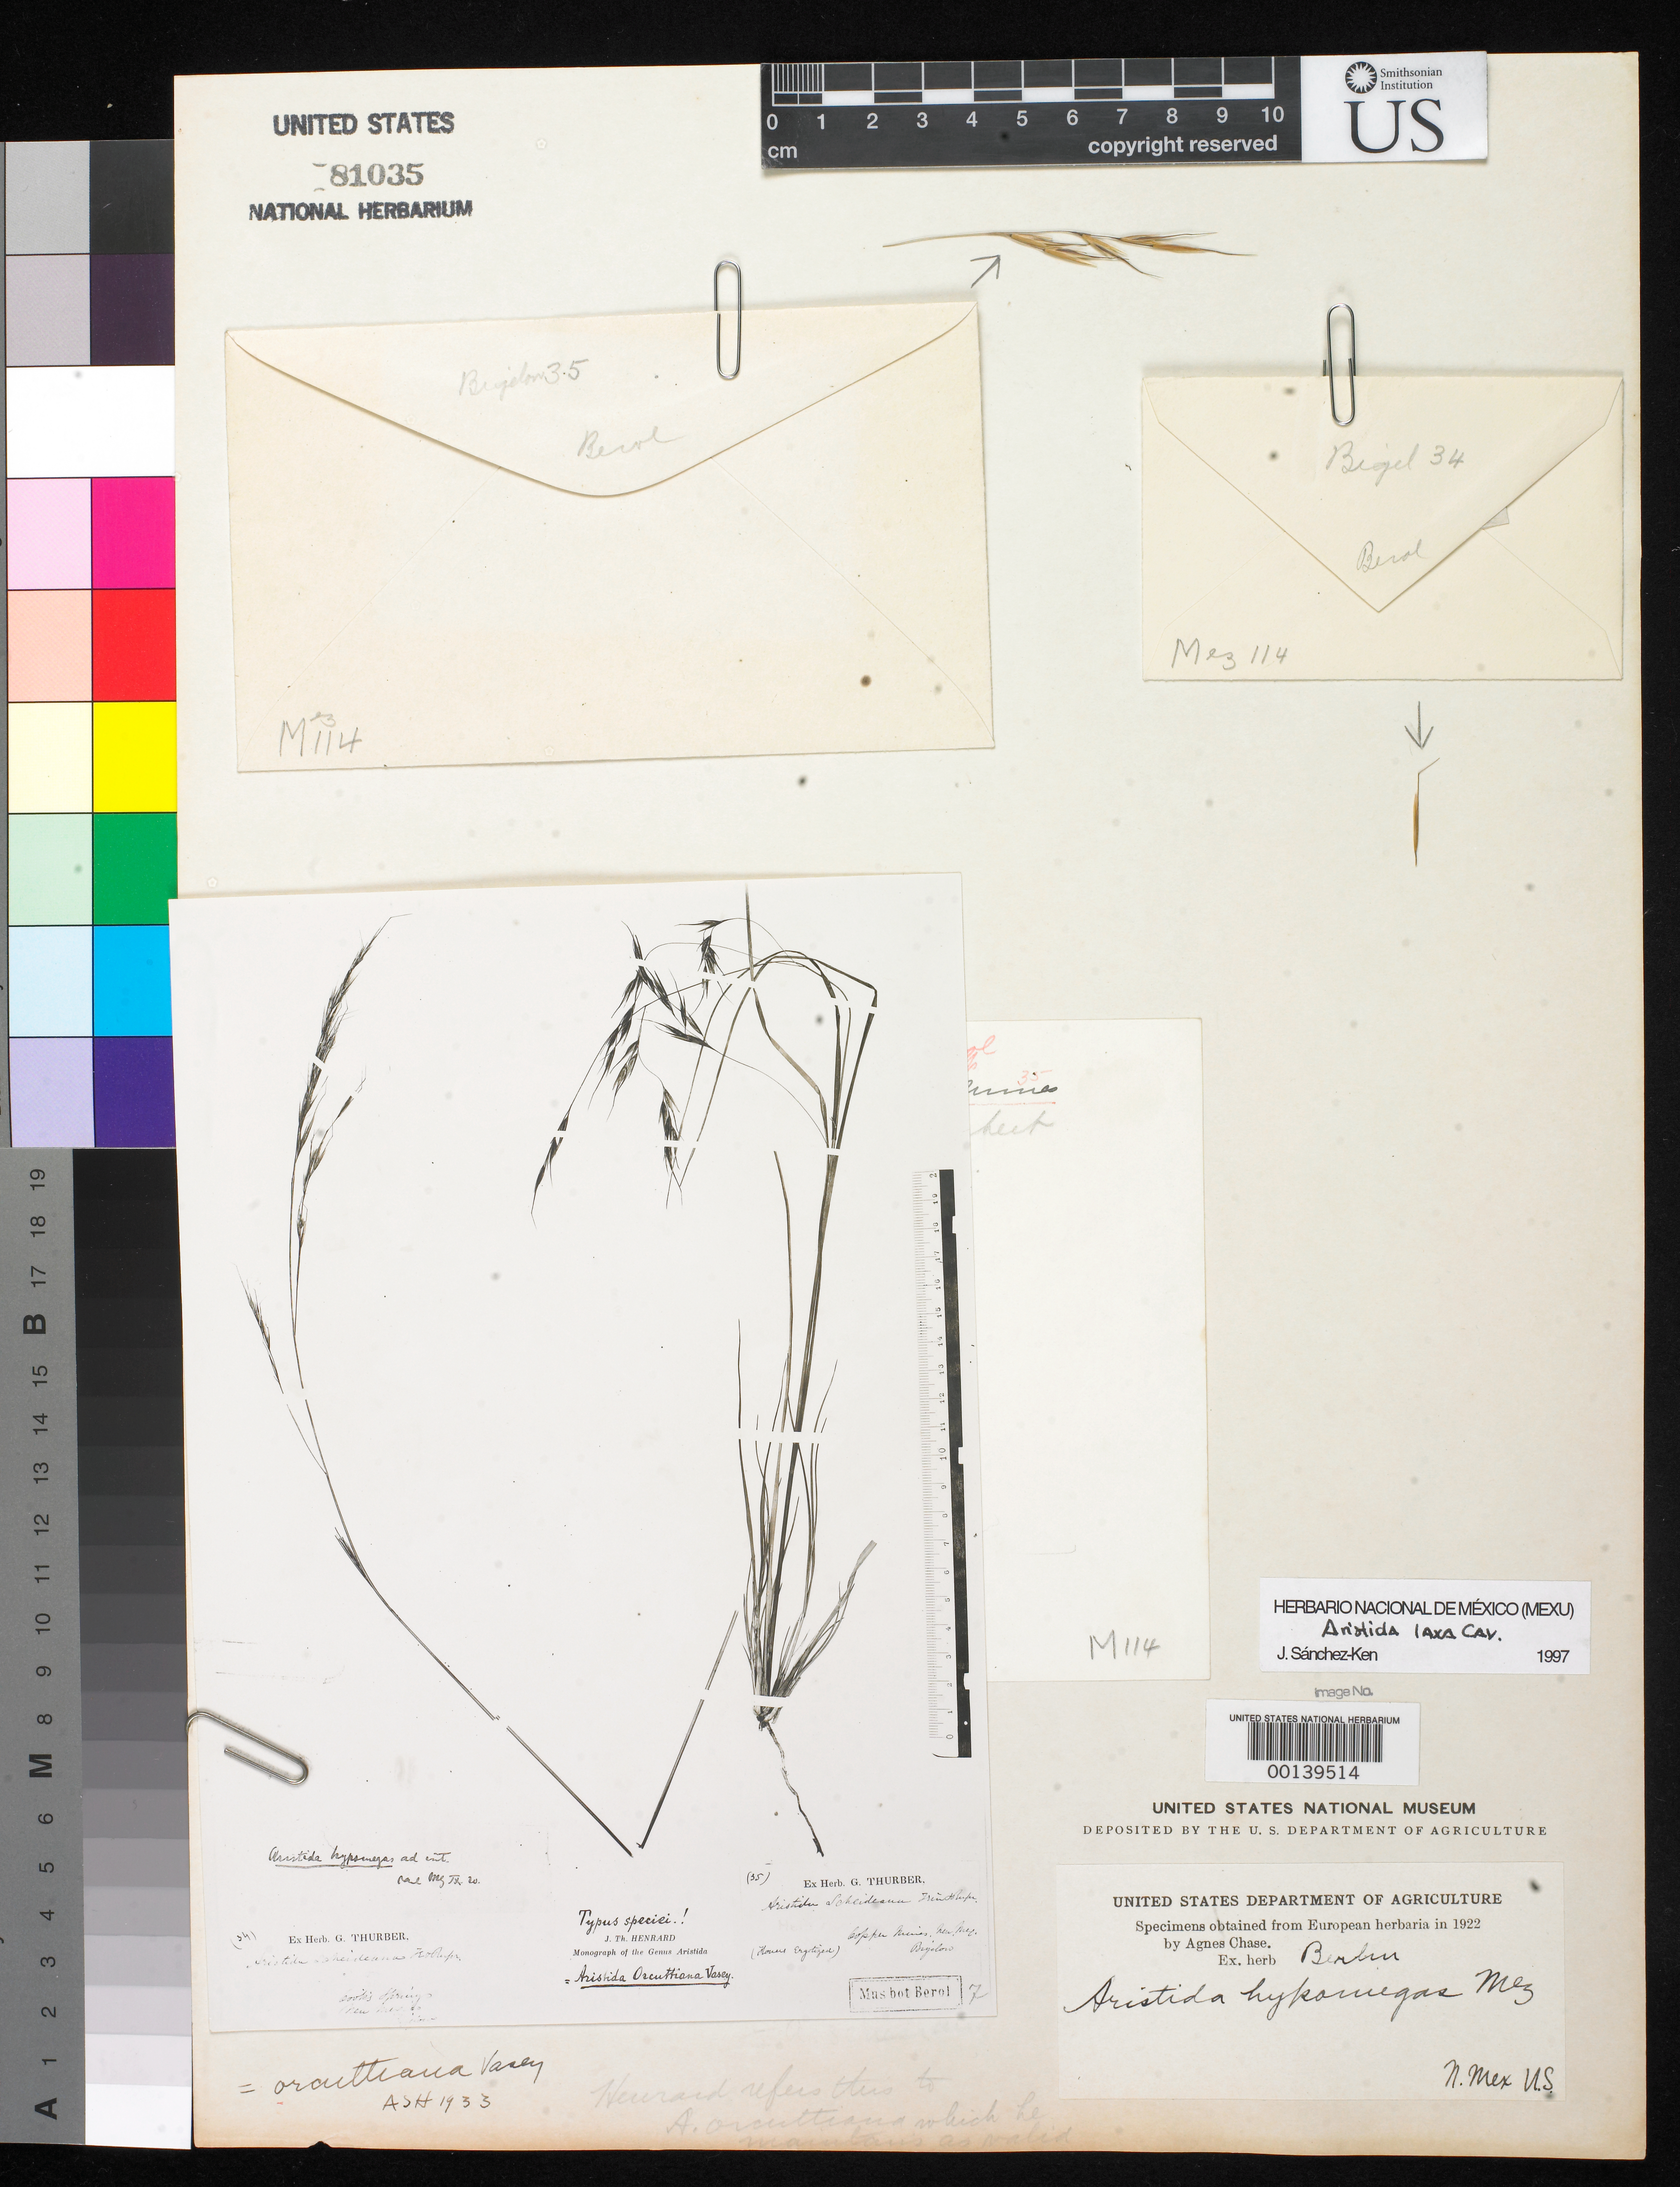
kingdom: Plantae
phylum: Tracheophyta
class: Liliopsida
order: Poales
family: Poaceae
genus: Aristida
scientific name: Aristida hypomegas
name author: Mez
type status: Type Fragment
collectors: J. M. Bigelow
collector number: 34 and 35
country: United States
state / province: New Mexico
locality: Cook's Springs.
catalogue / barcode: US 81035